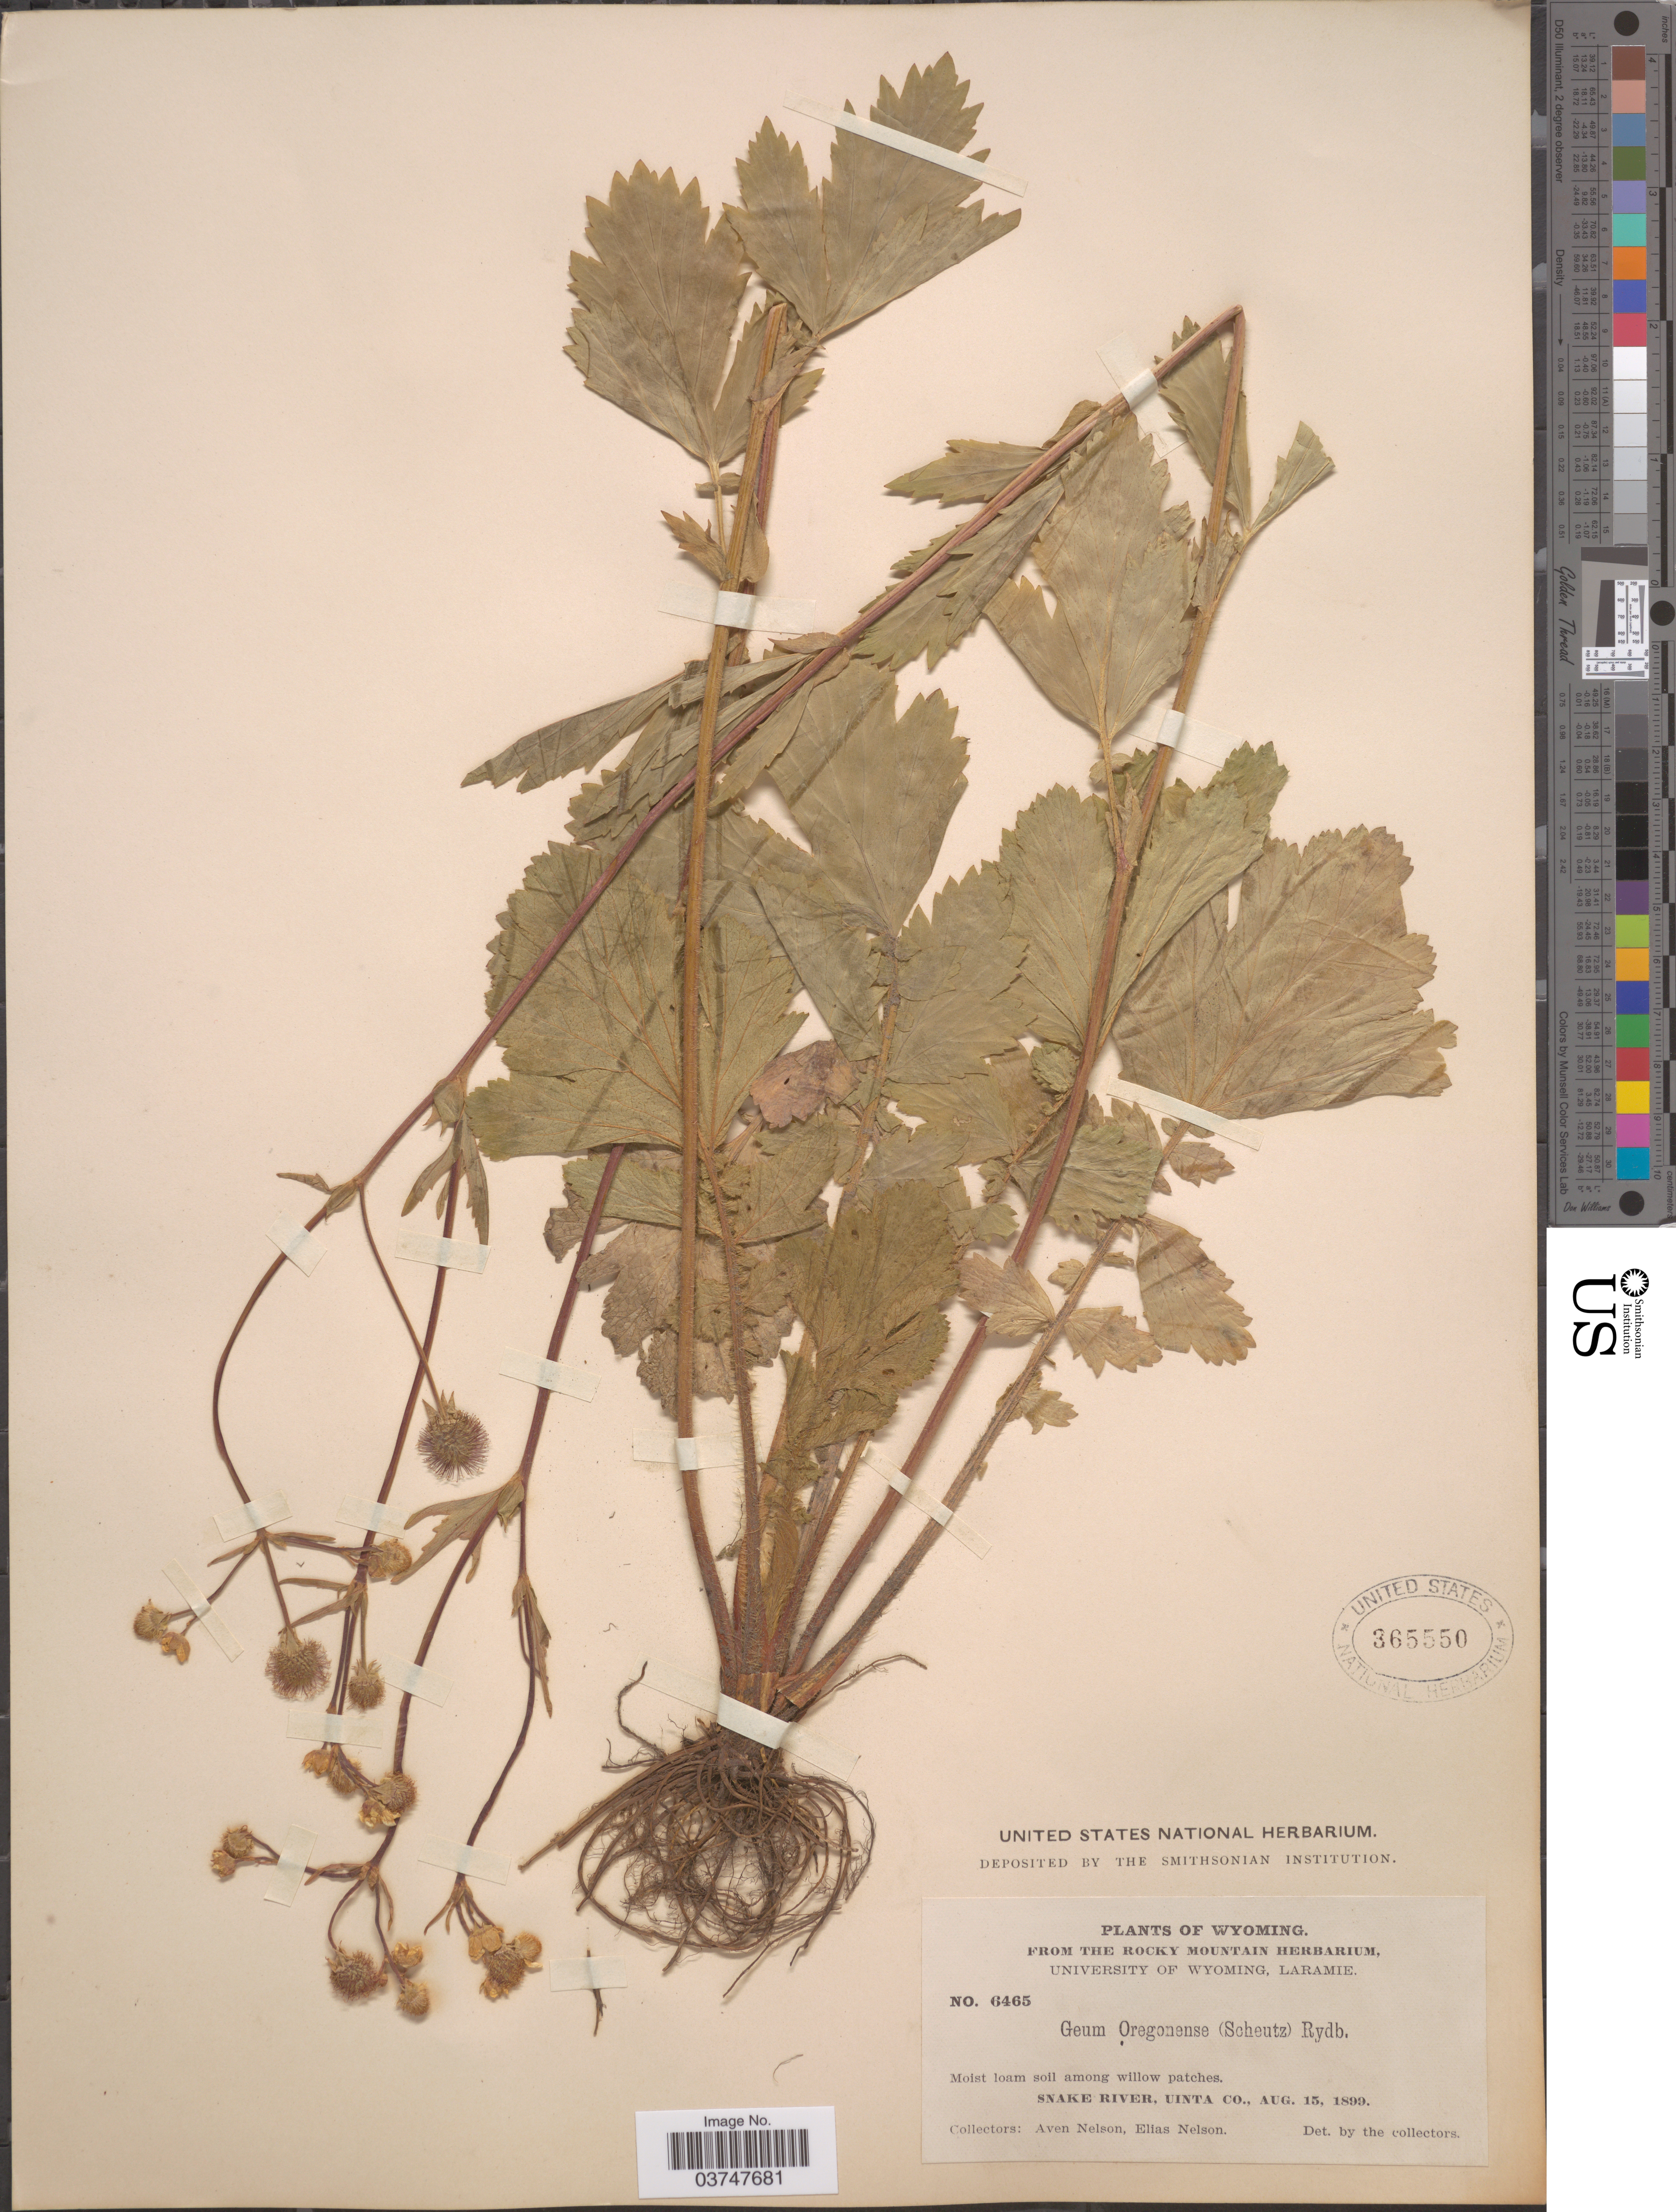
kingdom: Plantae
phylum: Tracheophyta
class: Magnoliopsida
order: Rosales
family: Rosaceae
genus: Geum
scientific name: Geum oregonense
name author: Rydb.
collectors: A. Nelson & E. Nelson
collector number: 6465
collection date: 1899-08-15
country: United States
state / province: Wyoming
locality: Snake River, Uinta Co.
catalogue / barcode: US 365550